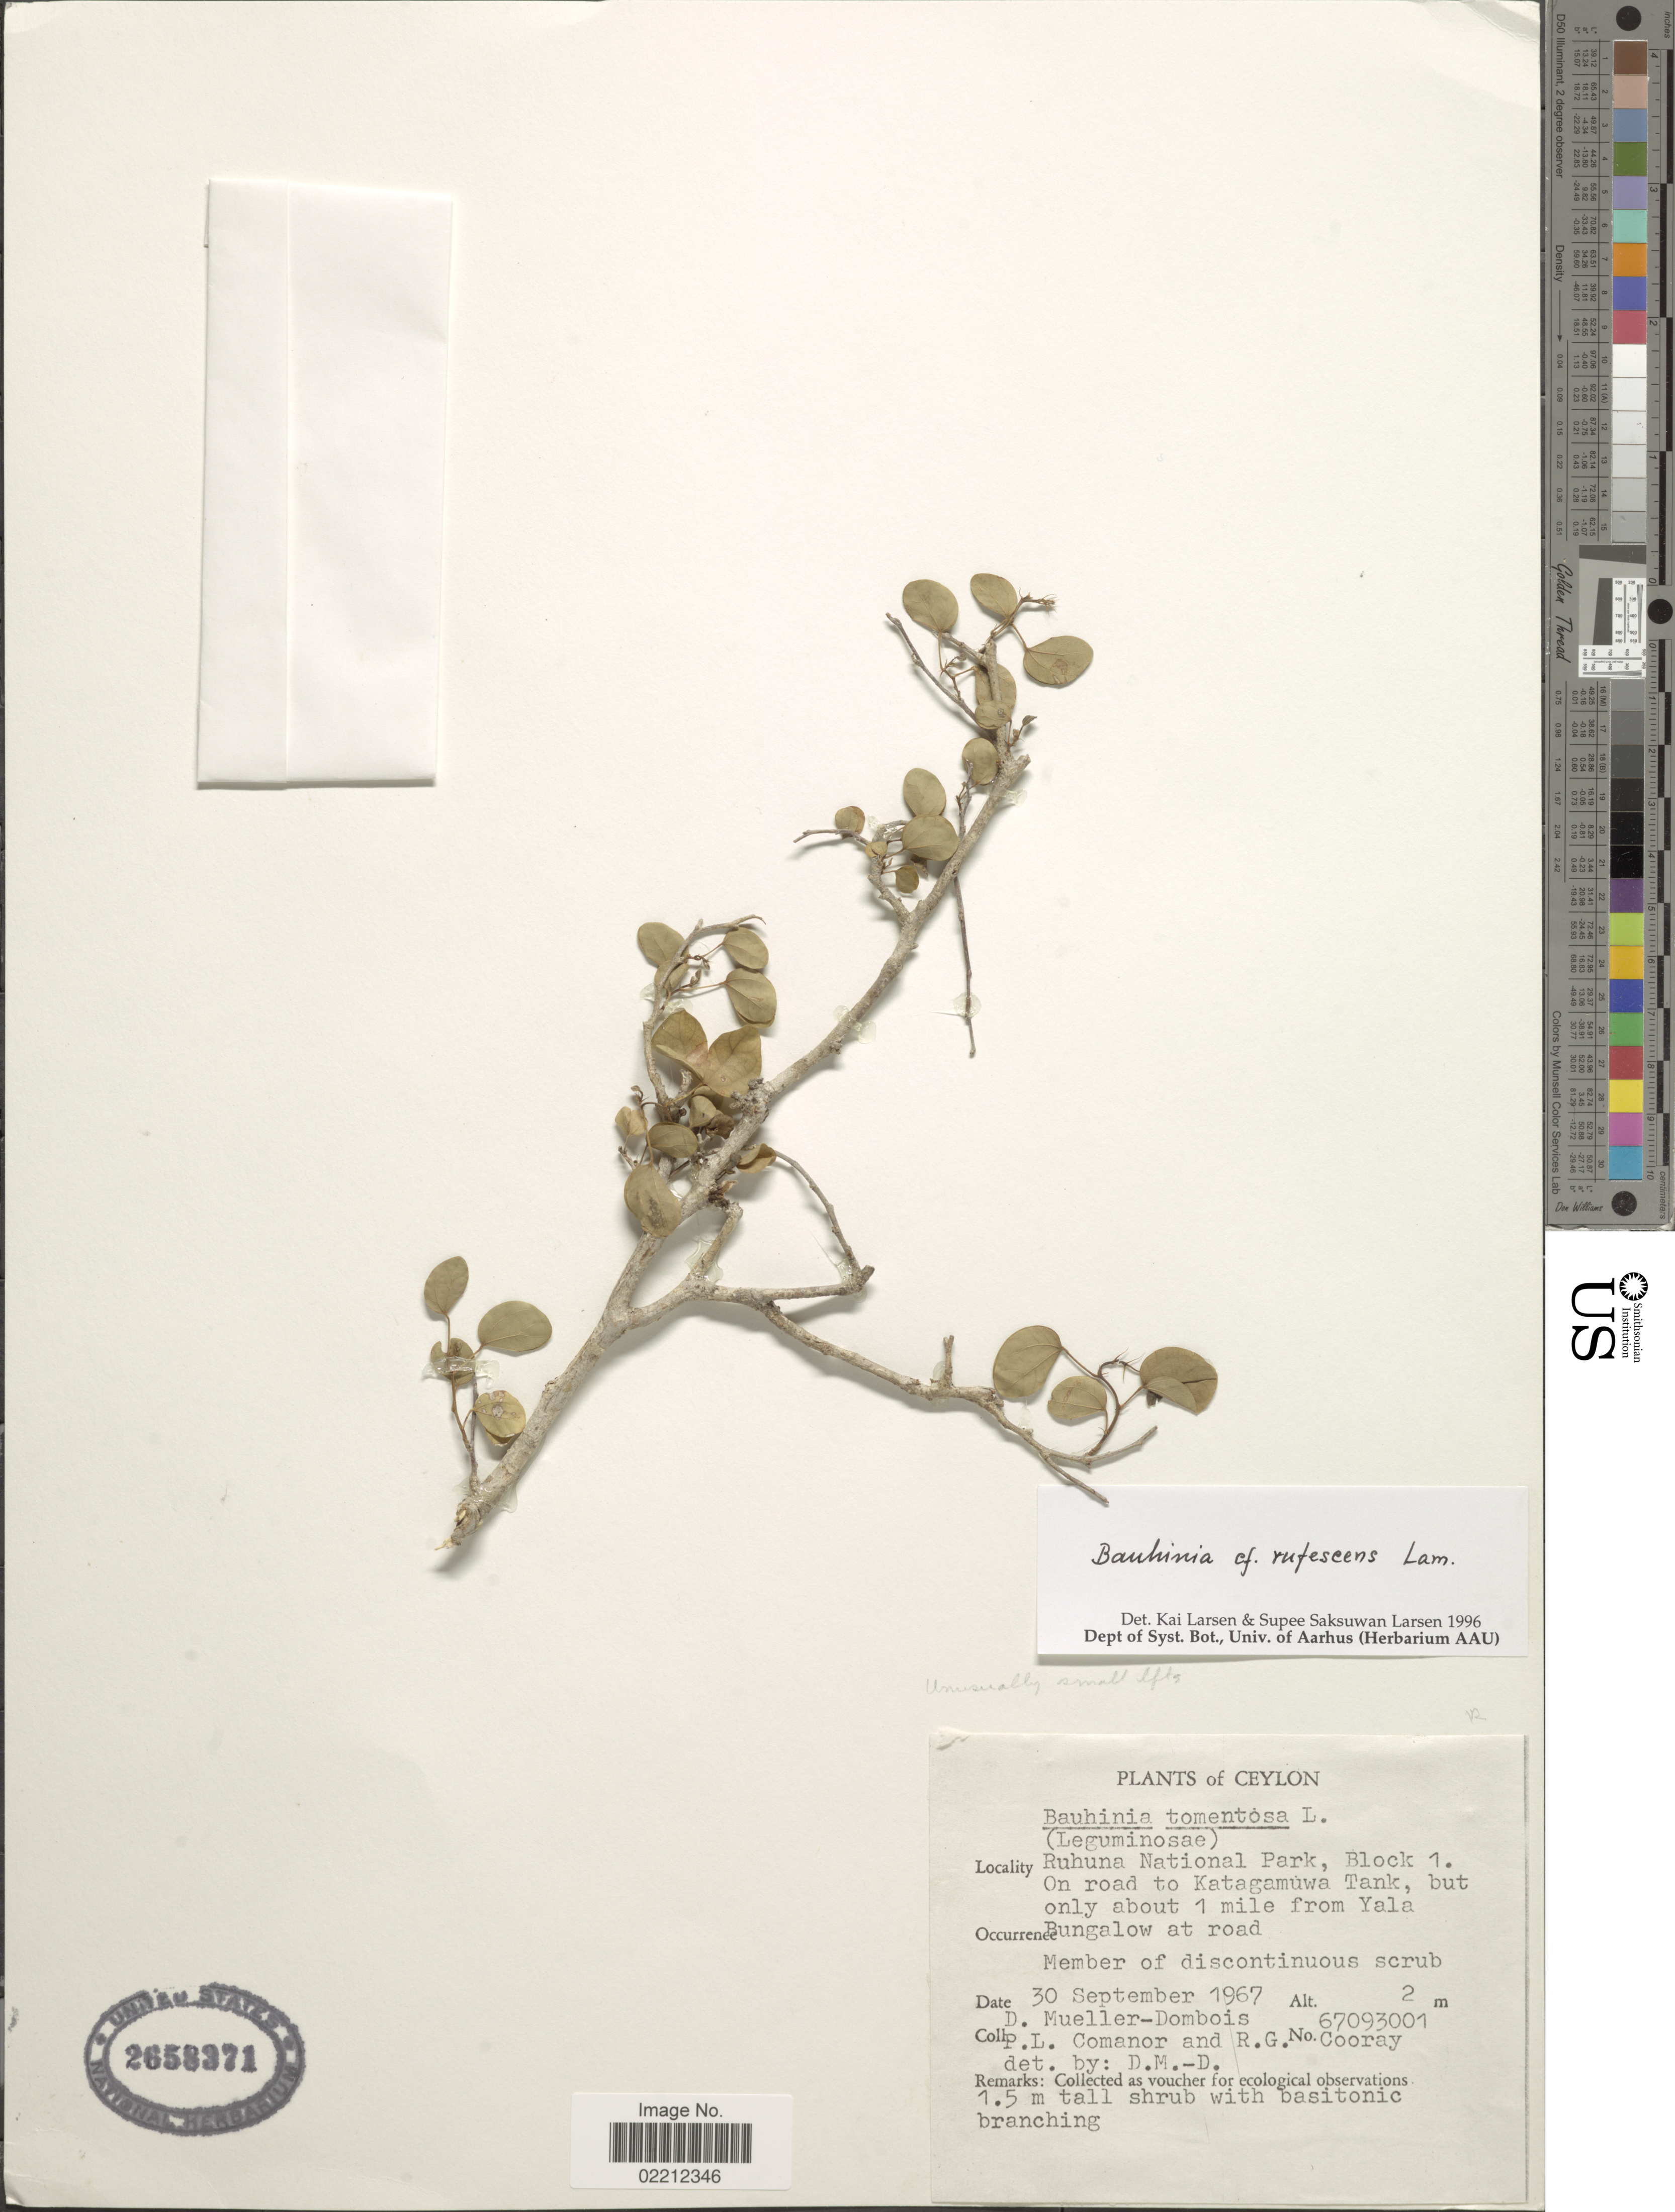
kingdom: Plantae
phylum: Tracheophyta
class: Magnoliopsida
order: Fabales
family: Fabaceae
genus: Bauhinia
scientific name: Bauhinia rufescens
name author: Lam.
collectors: P. Comanor & R. Cooray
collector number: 67093001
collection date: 1967-09-30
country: Sri Lanka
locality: Ceylon. Rehuna National Park., Block 1. On road to Katagamuwa Tank, but only about 1 mile from Yala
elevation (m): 2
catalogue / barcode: US 2658371